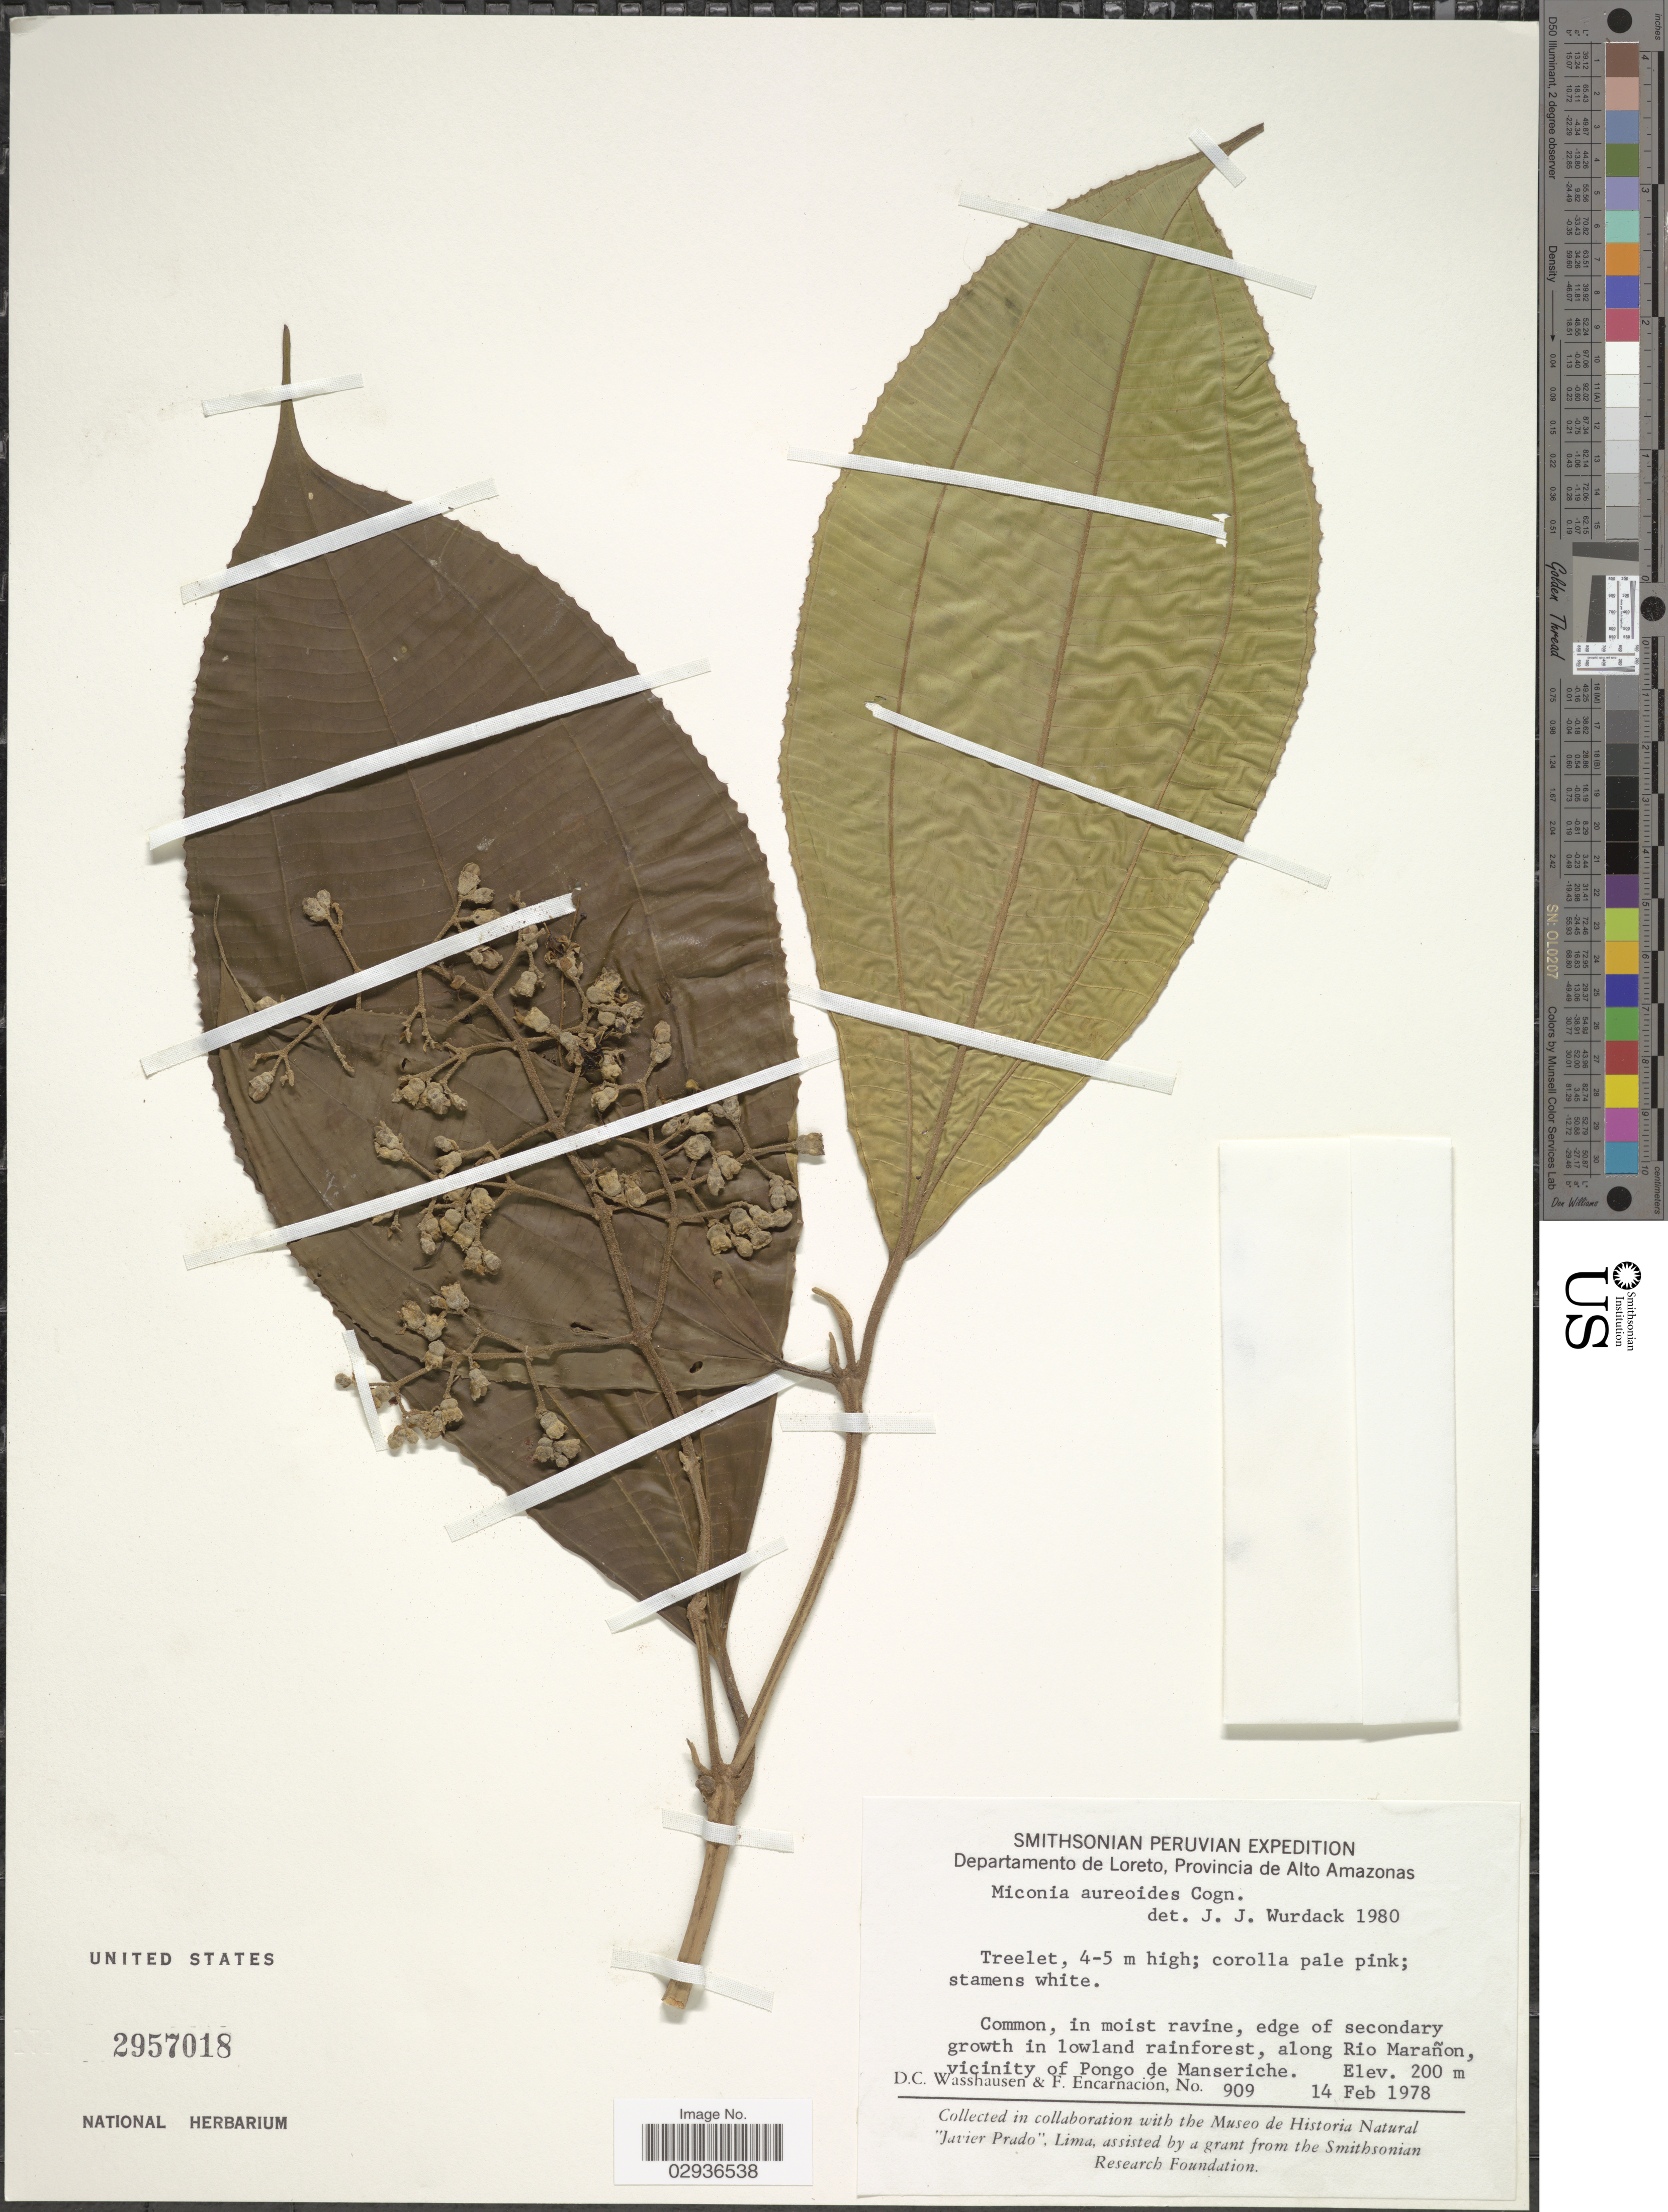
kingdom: Plantae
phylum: Tracheophyta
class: Magnoliopsida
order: Myrtales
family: Melastomataceae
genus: Miconia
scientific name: Miconia aureoides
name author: Cogn.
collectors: D. C. Wasshausen & F. Encarnación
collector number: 909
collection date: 1978-02-14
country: Peru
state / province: Loreto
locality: Departamento de Loreto, Provincia de Alto Amazonas, along Rio Marañon, vicinityof Pongo de Manseriche.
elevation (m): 200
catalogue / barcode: US 2957018